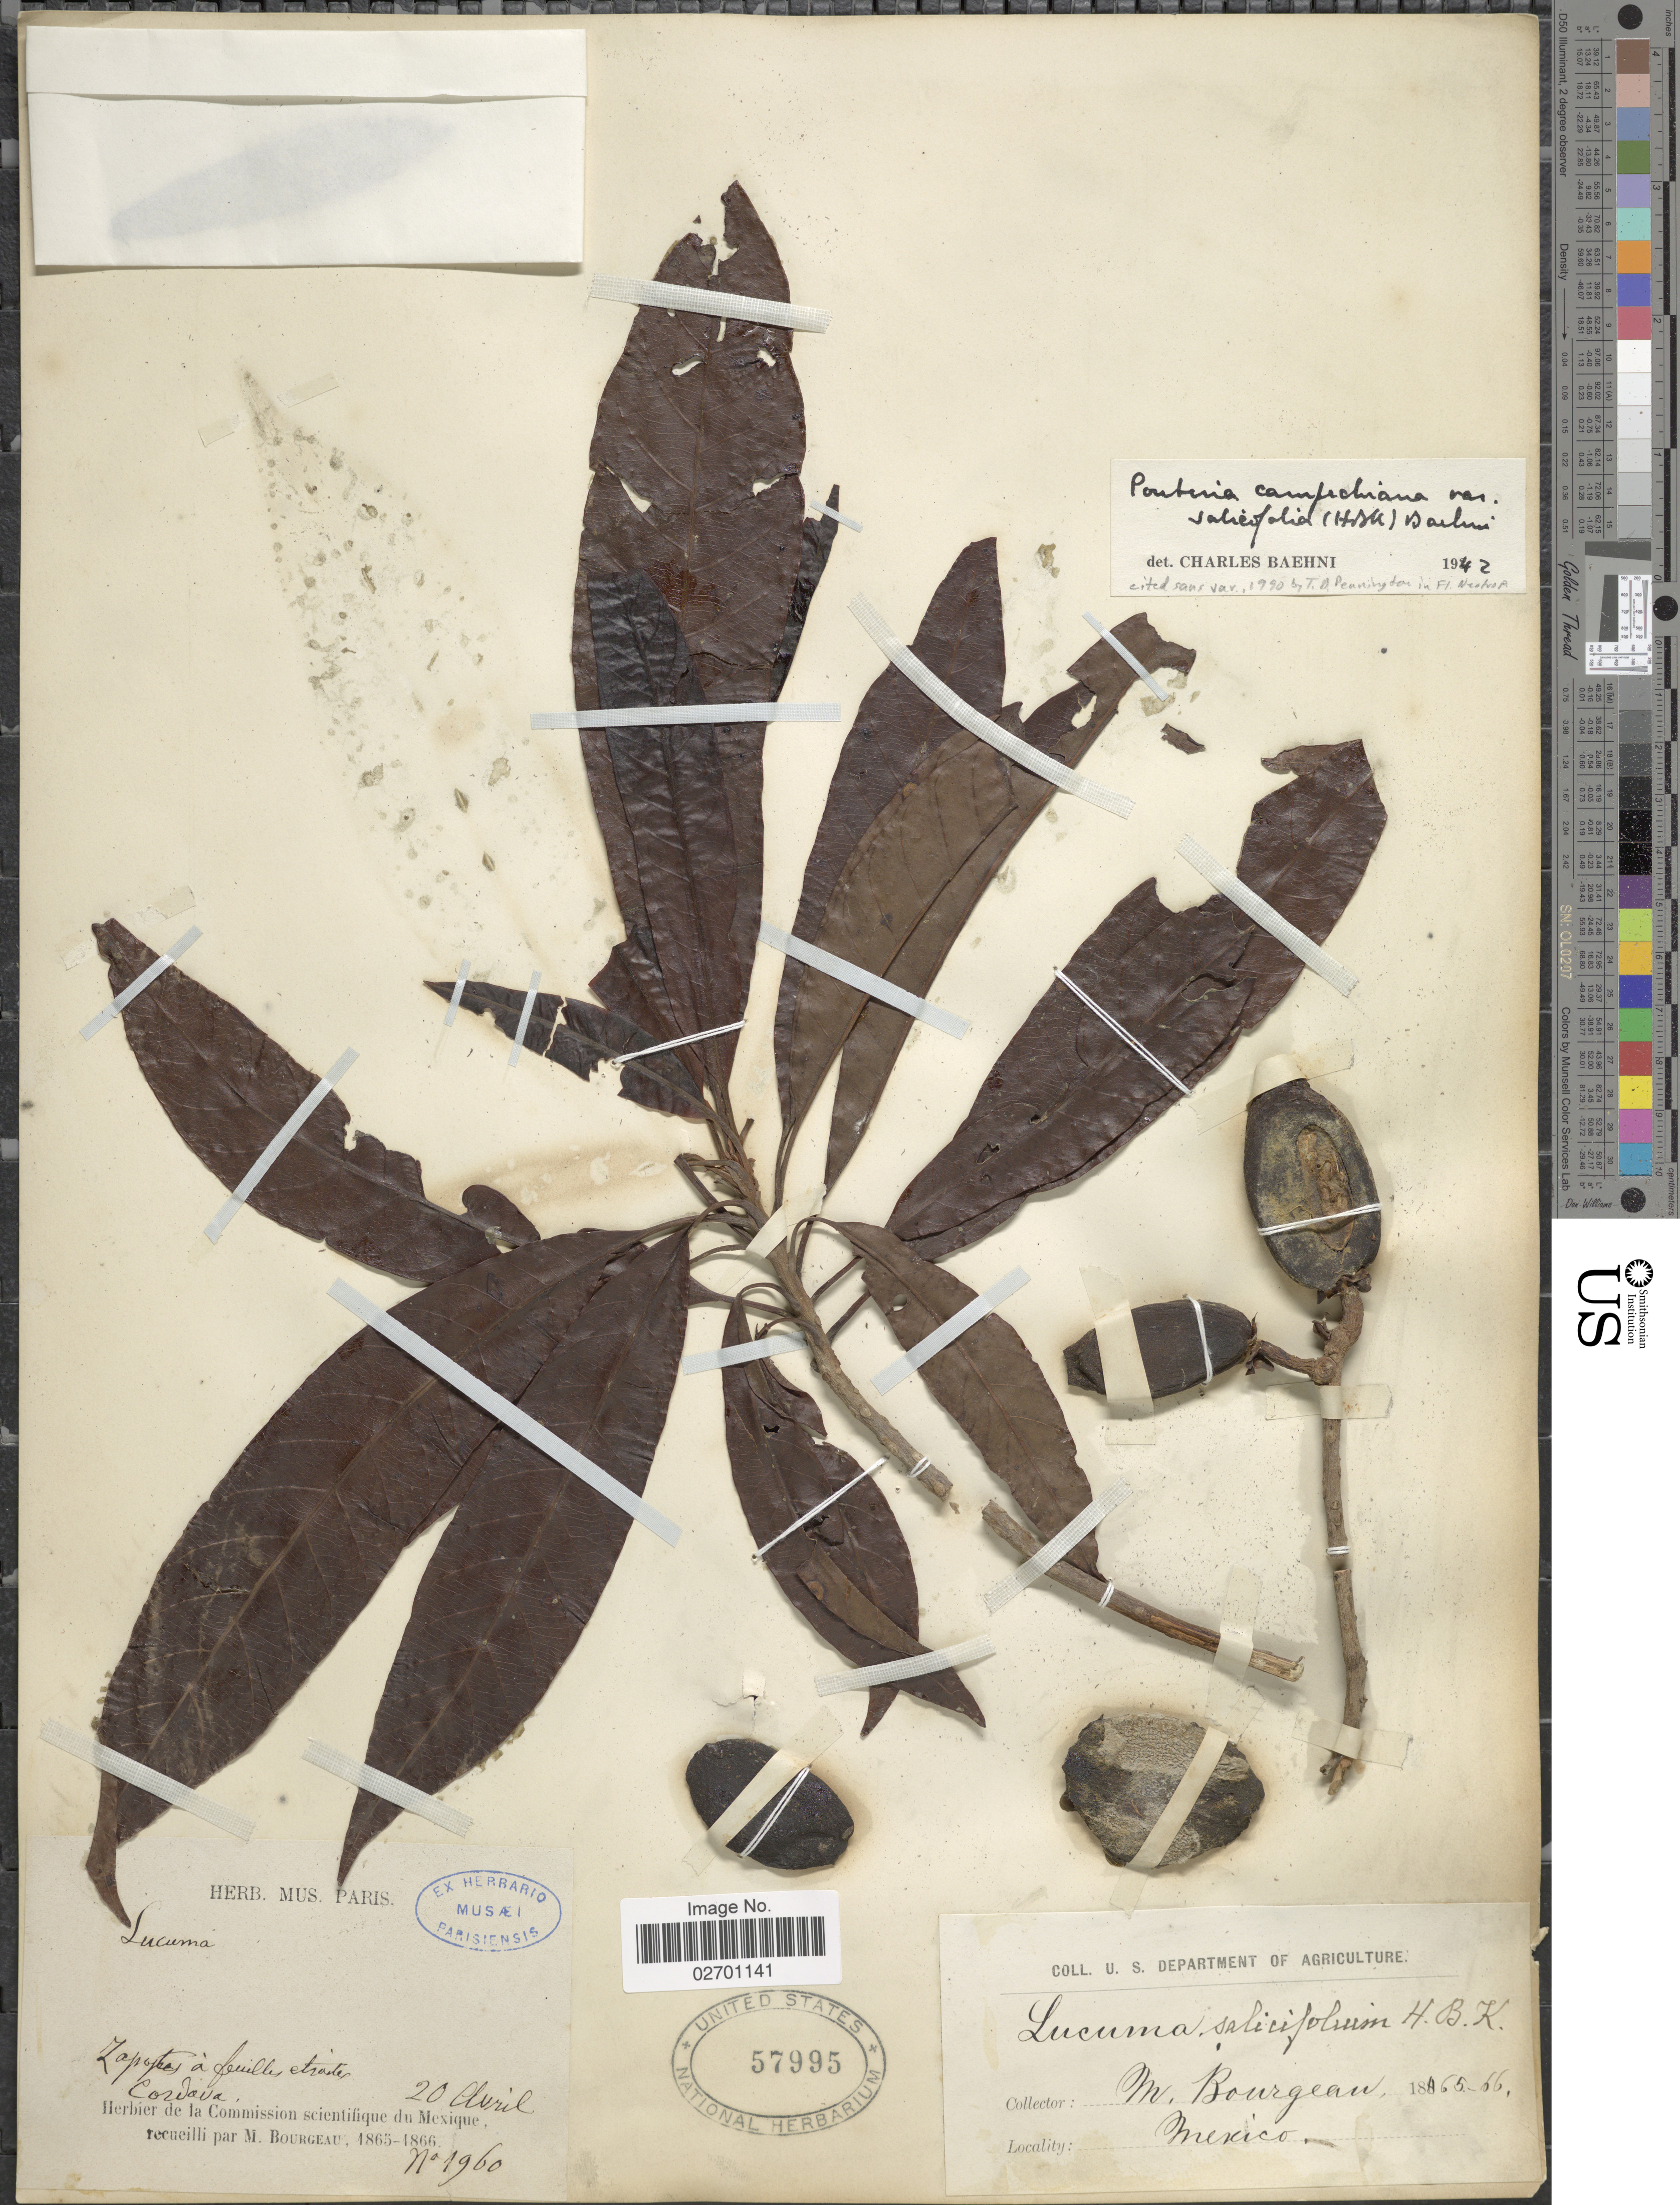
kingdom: Plantae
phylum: Tracheophyta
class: Magnoliopsida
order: Ericales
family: Sapotaceae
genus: Pouteria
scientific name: Pouteria campechiana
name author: (Kunth) Baehni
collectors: M. Bourgeau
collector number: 1960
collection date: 1865-04-20/1866-04-20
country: Mexico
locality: Cordava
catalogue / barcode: US 57995